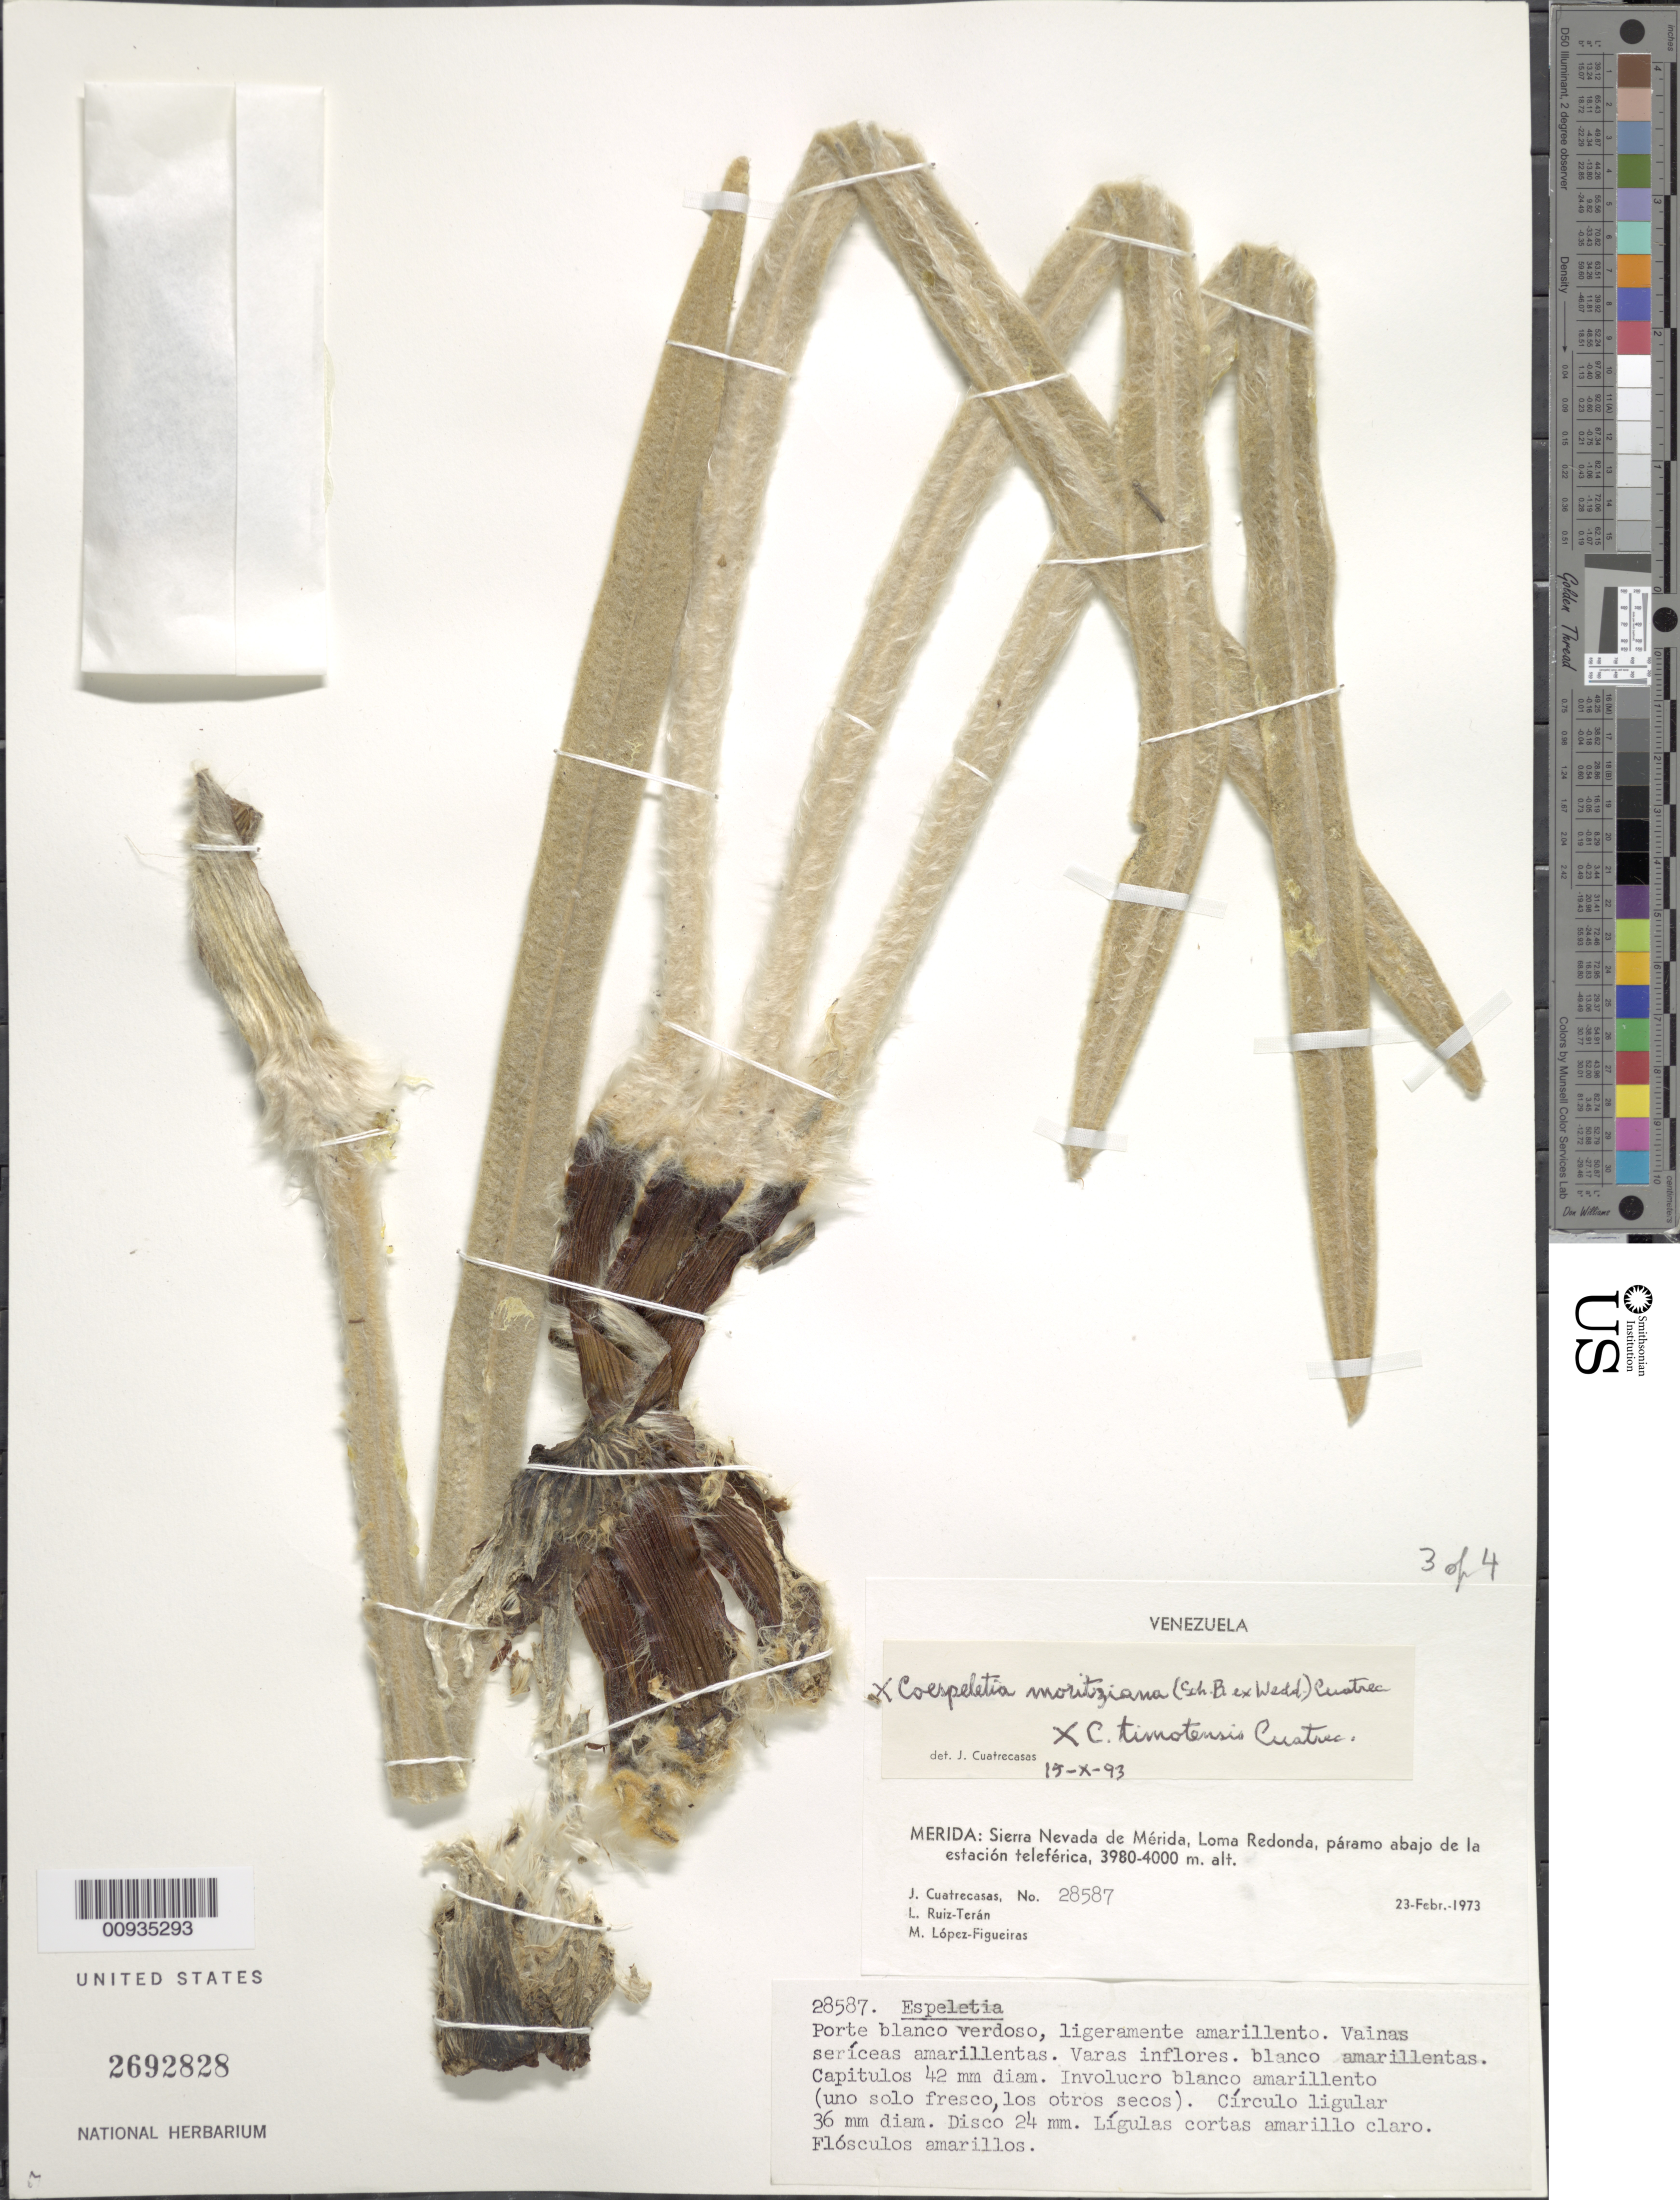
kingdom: Plantae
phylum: Tracheophyta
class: Magnoliopsida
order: Asterales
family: Asteraceae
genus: Coespeletia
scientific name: Coespeletia moritziana x C. timotensis (Cuatrec.) Cuatrec.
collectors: J. Cuatrecasas, L. E. Ruíz-Terán & M. López Figueiras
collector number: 28587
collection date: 1973-02-23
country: Venezuela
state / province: Mérida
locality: Sierra Nevada de Mérida, Loma Redonda, páramo abajo de la estación teleférica.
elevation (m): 3980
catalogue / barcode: US 2692828